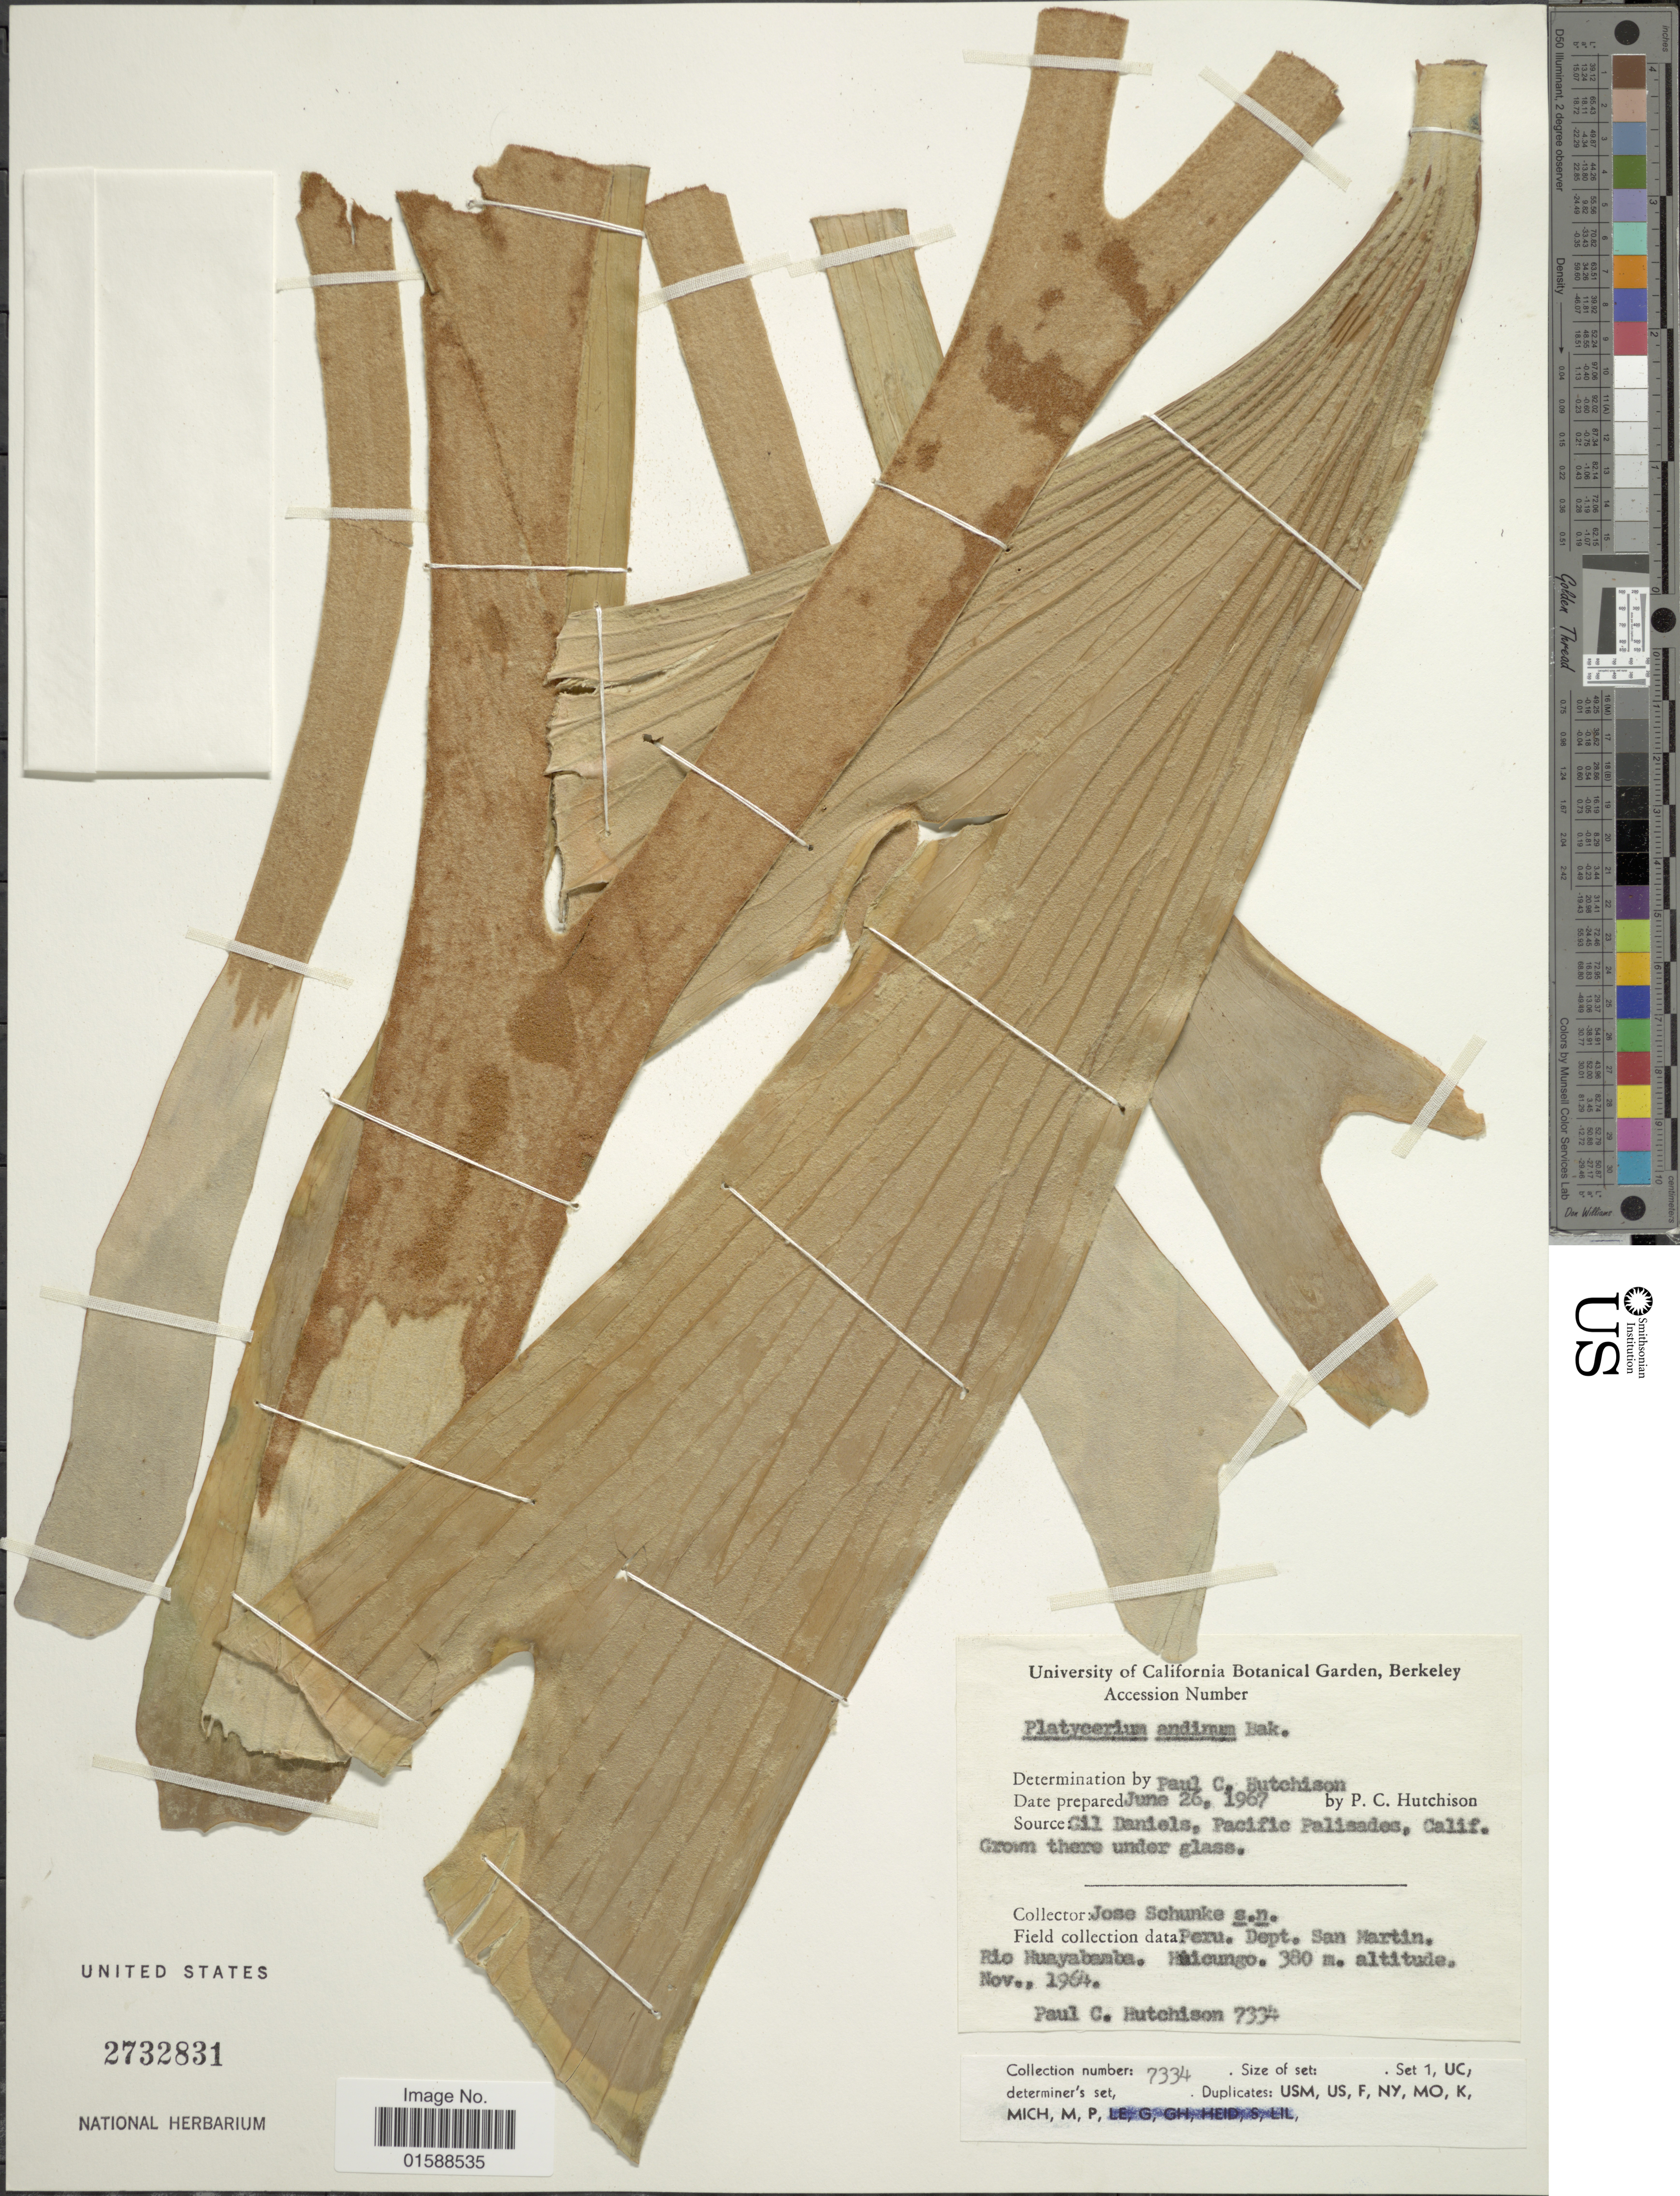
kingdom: Plantae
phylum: Tracheophyta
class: Polypodiopsida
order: Polypodiales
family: Polypodiaceae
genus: Platycerium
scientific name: Platycerium andinum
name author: Baker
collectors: P. C. Hutchison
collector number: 7334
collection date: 1964-11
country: Peru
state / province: San Martín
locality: Río Huayabamba, Huicungo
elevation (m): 380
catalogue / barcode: US 2732831